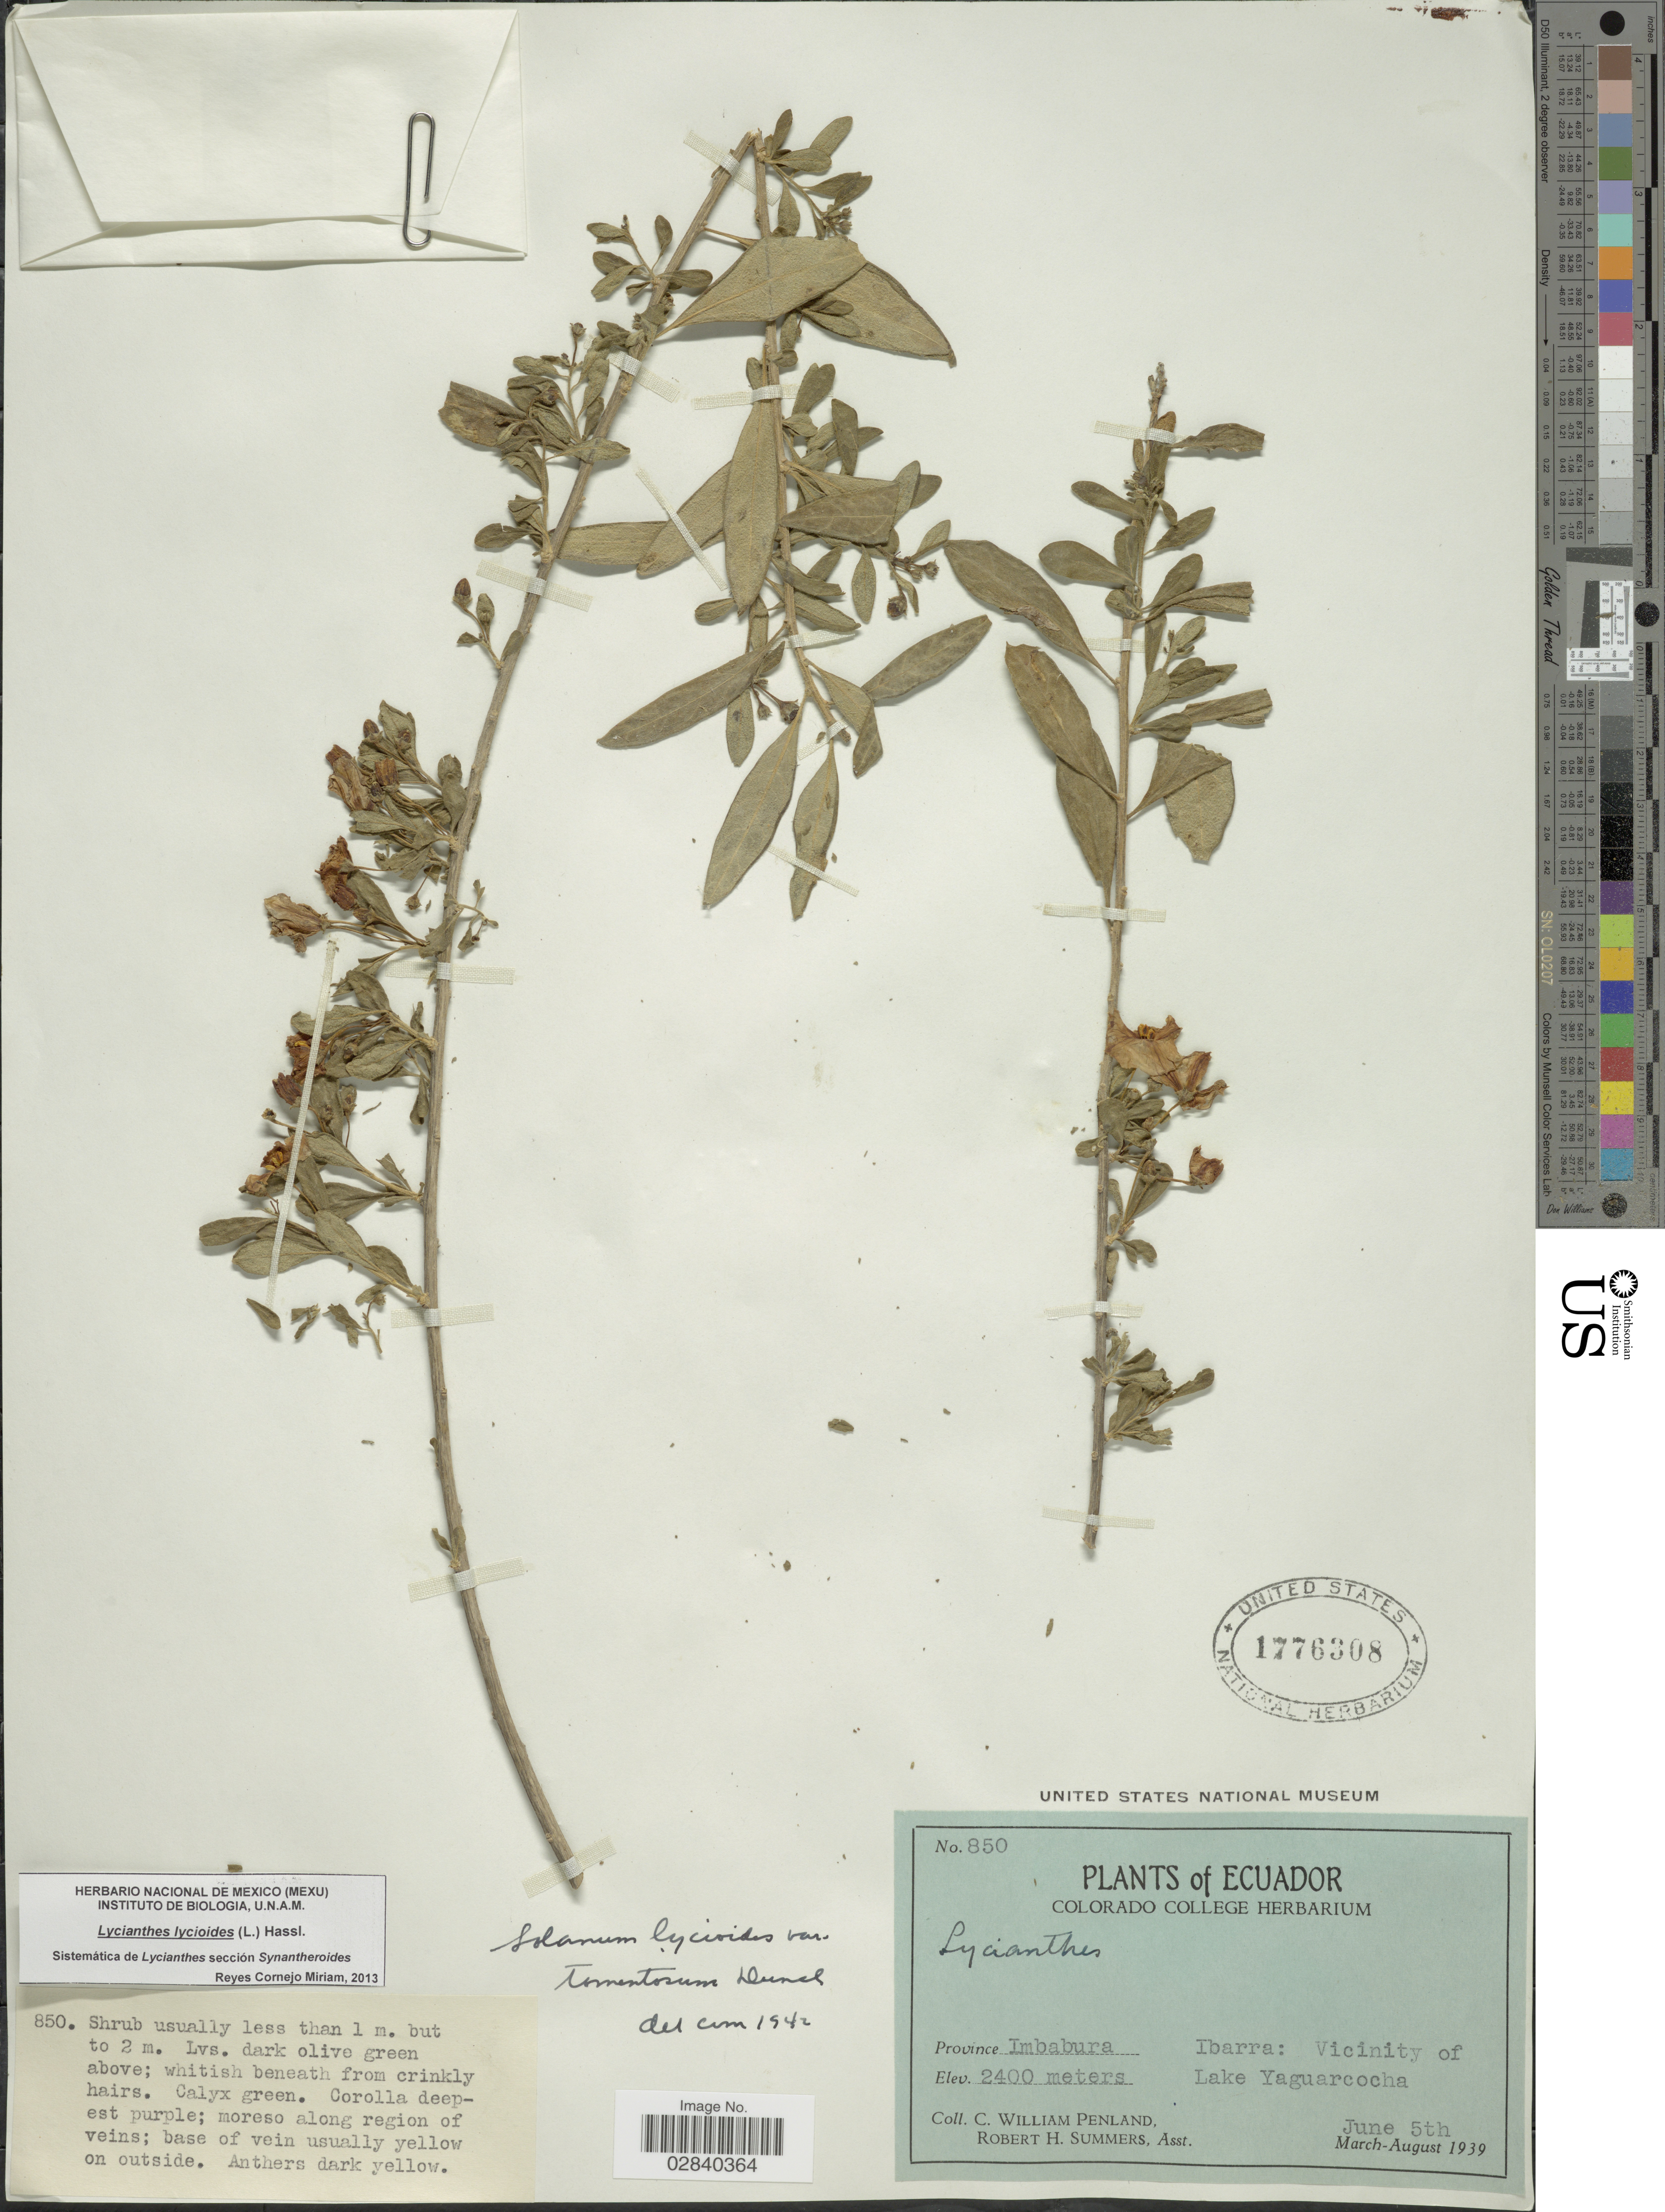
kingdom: Plantae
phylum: Tracheophyta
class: Magnoliopsida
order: Solanales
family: Solanaceae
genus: Lycianthes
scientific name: Lycianthes lycioides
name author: (L.) Hassl.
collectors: C. W. Penland & R. Summers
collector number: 850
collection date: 1939-06-05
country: Ecuador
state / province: Imbabura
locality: Province Imbabura. Ibarra: Vicinity of Lake Yaguarcocha.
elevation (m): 2400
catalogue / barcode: US 1776308